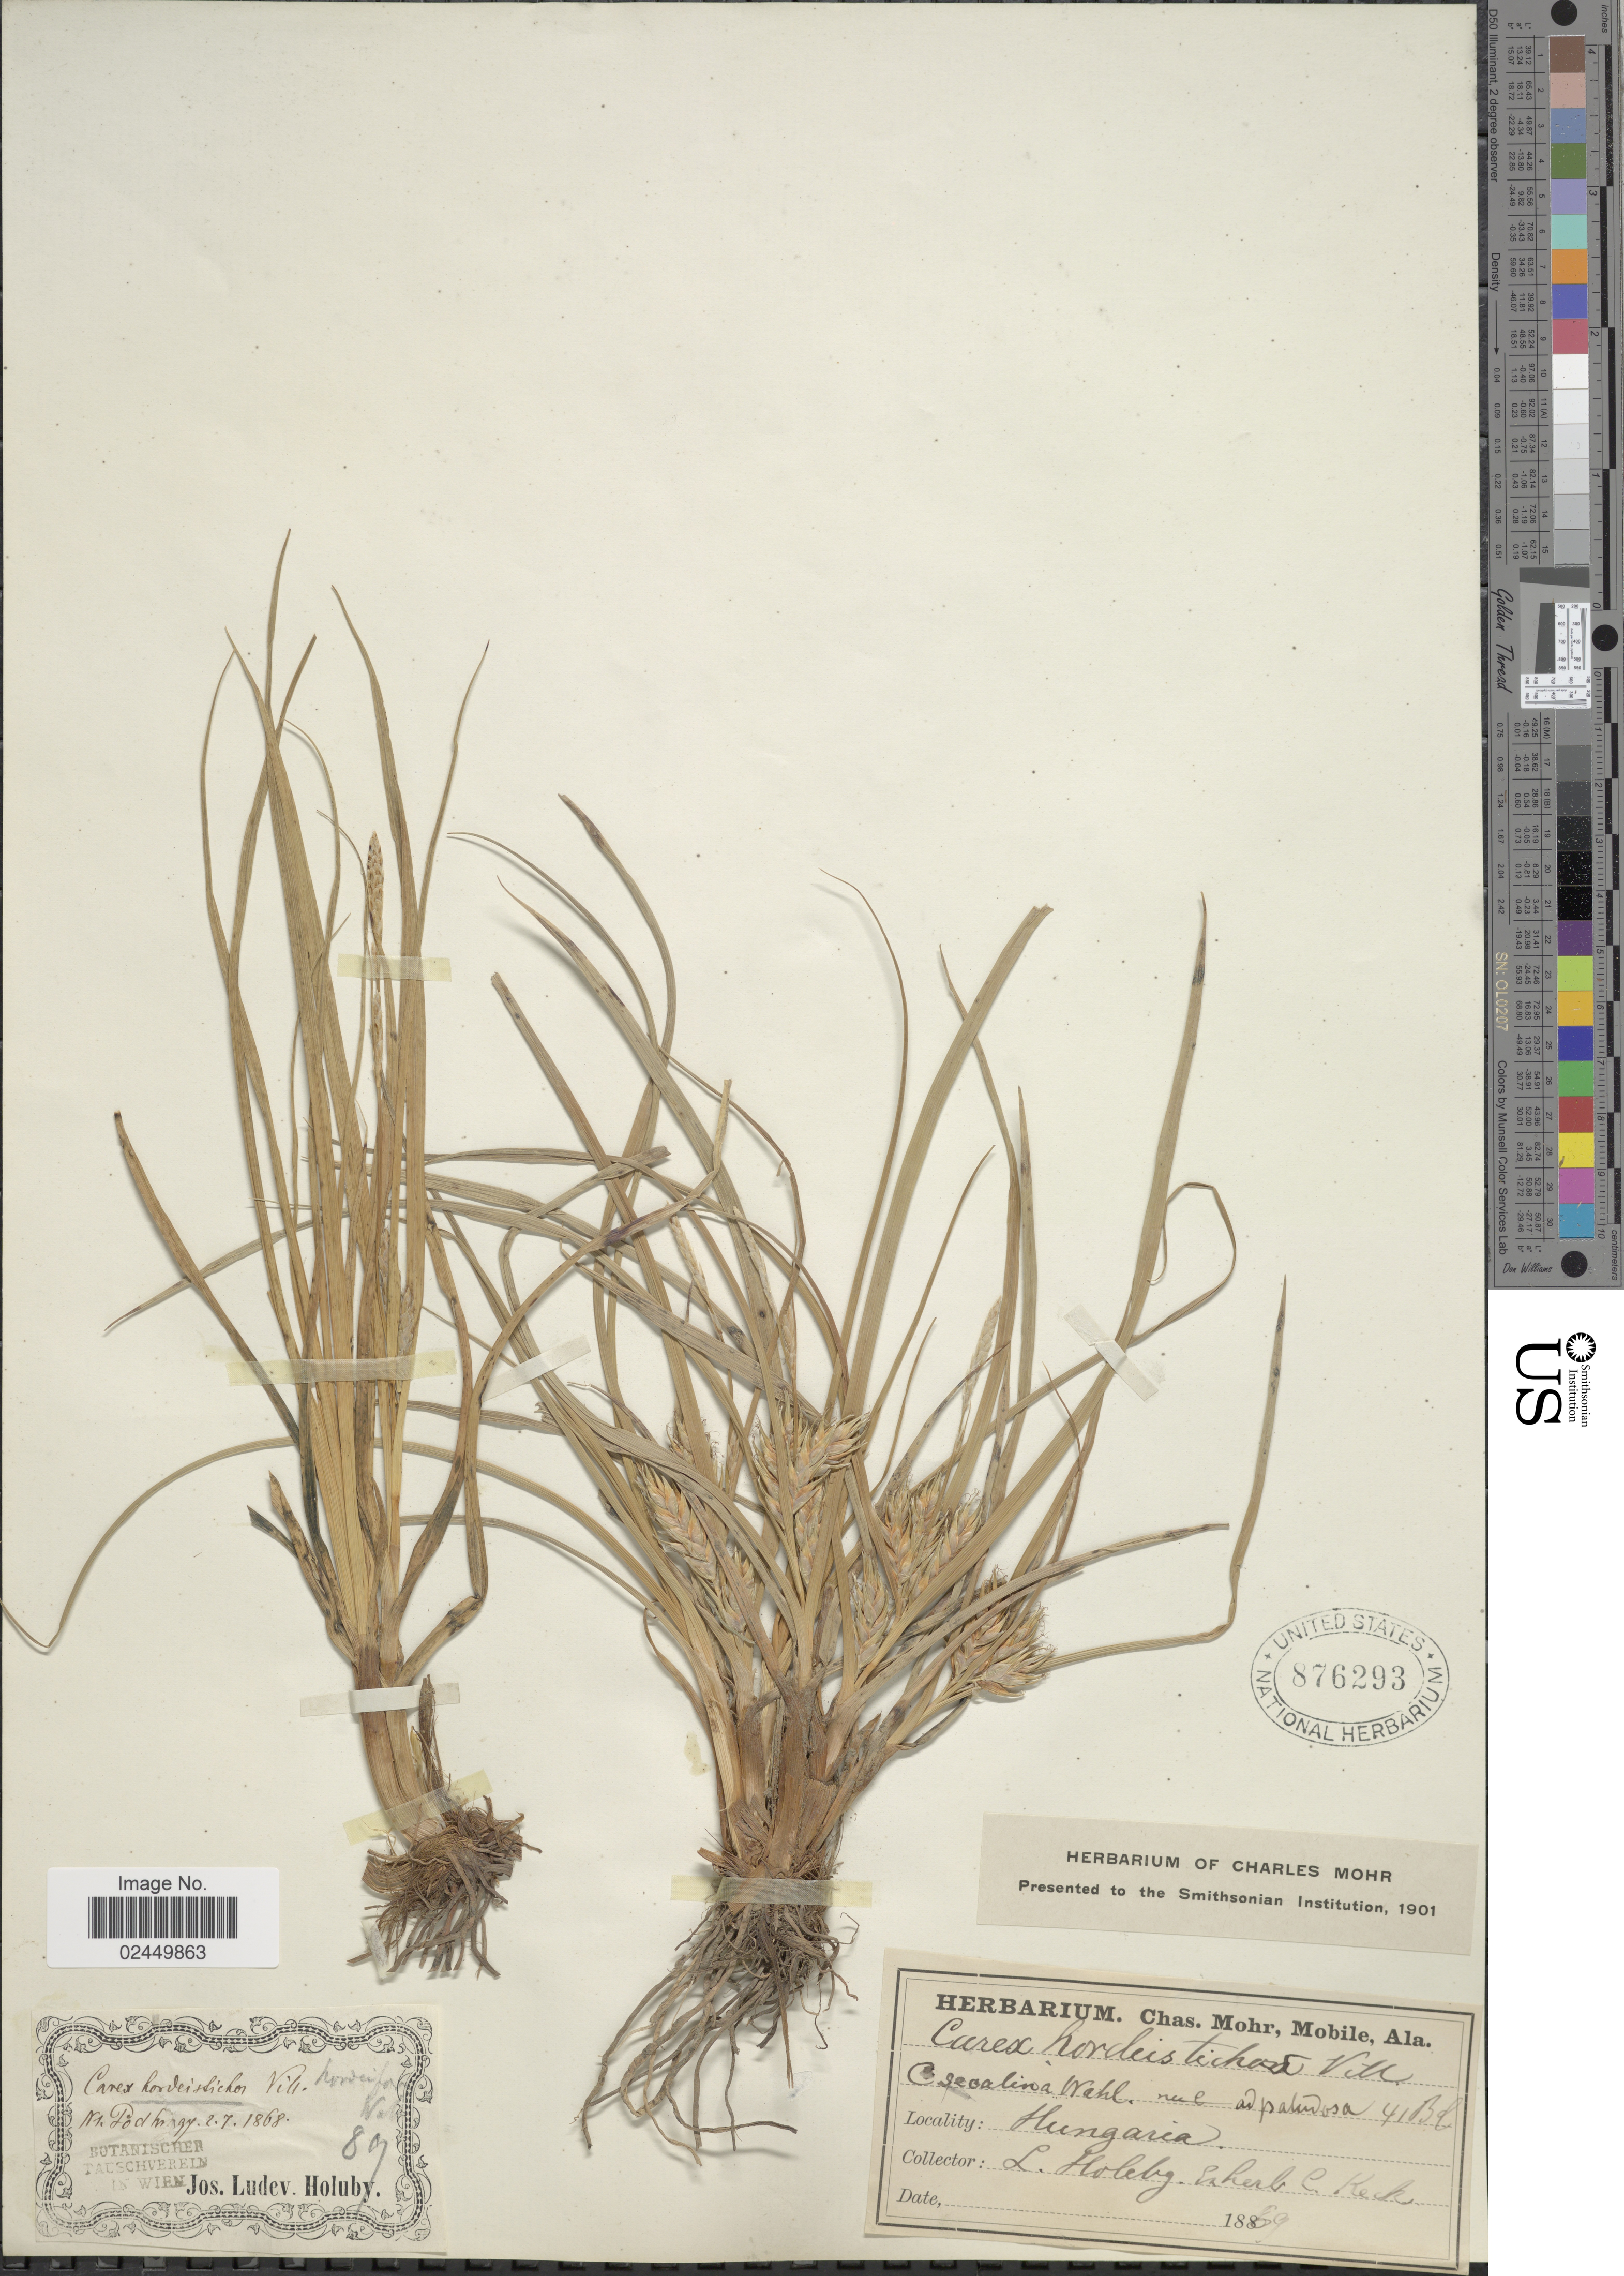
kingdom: Plantae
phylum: Tracheophyta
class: Liliopsida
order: Poales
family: Cyperaceae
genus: Carex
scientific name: Carex hordeistichos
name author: Vill.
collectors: J. Holuby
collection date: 1889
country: Hungary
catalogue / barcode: US 876293